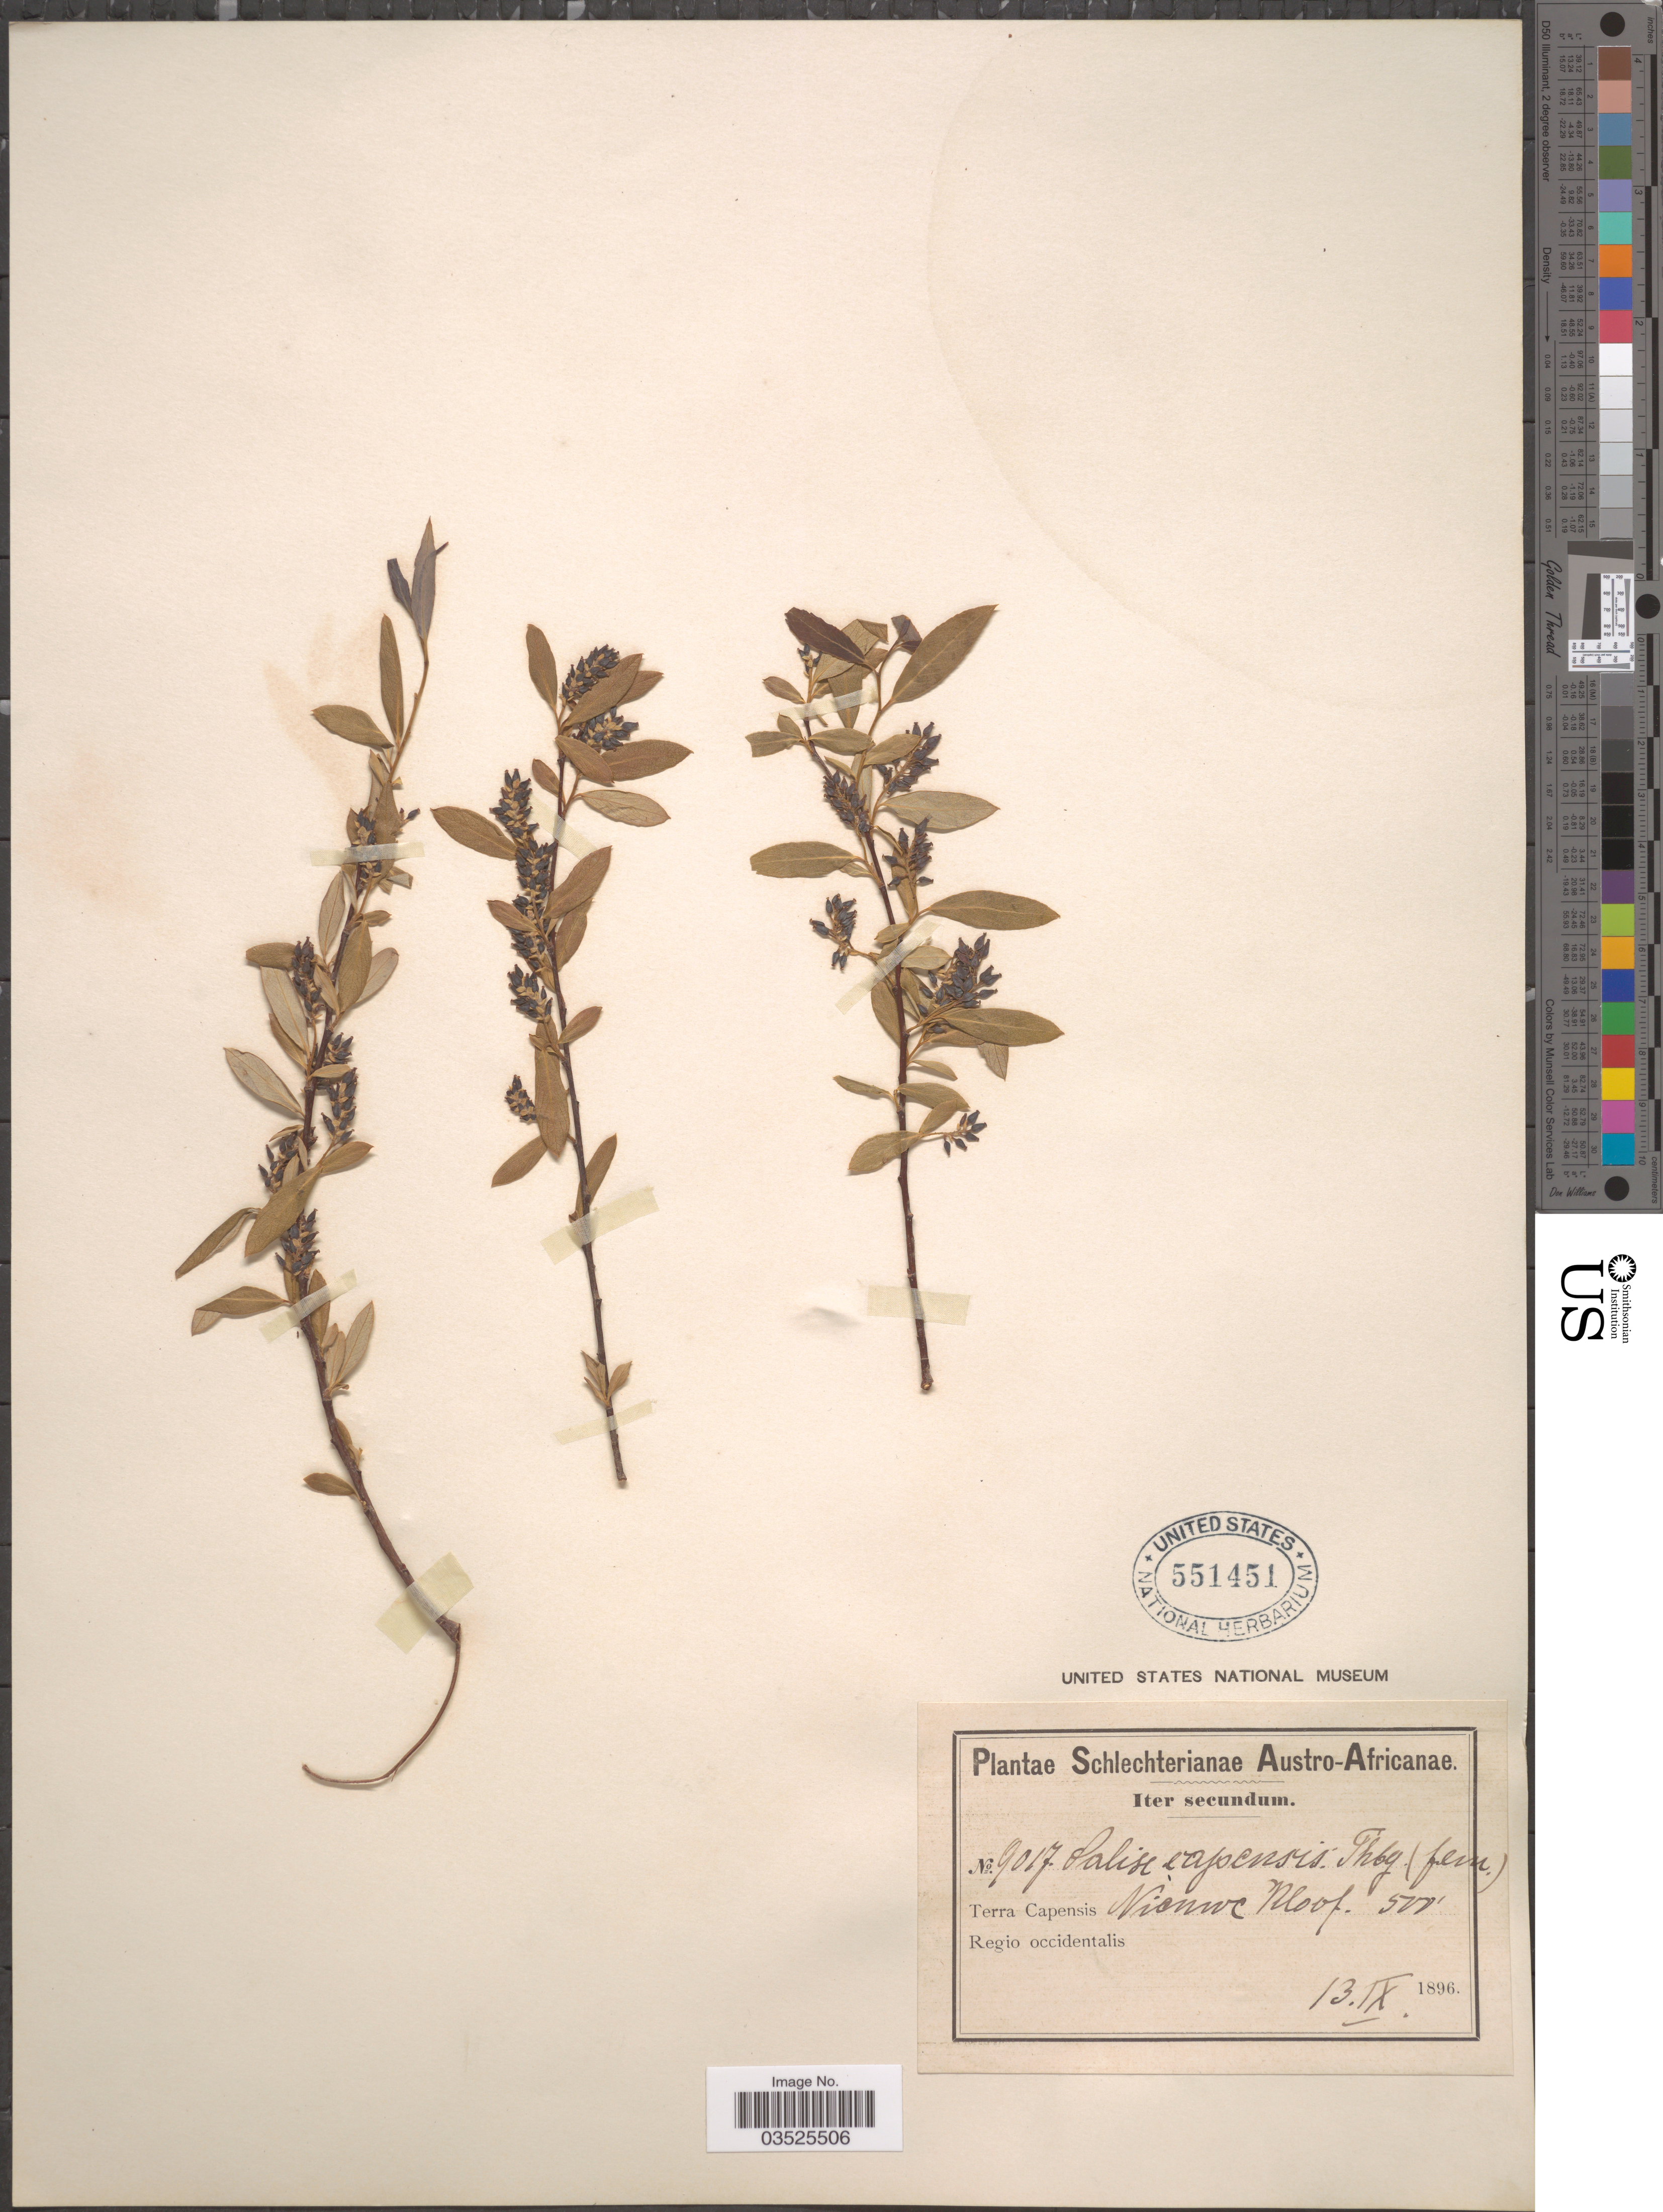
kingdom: Plantae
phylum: Tracheophyta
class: Magnoliopsida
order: Malpighiales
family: Salicaceae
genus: Salix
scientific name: Salix capensis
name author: Thunb.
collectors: Schlechter, --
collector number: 9017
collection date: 1896-09-13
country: South Africa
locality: Austro-Africanae. Terra Capensis Nieuwe Kloof. Regio occidentalis.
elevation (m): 152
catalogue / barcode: US 551451